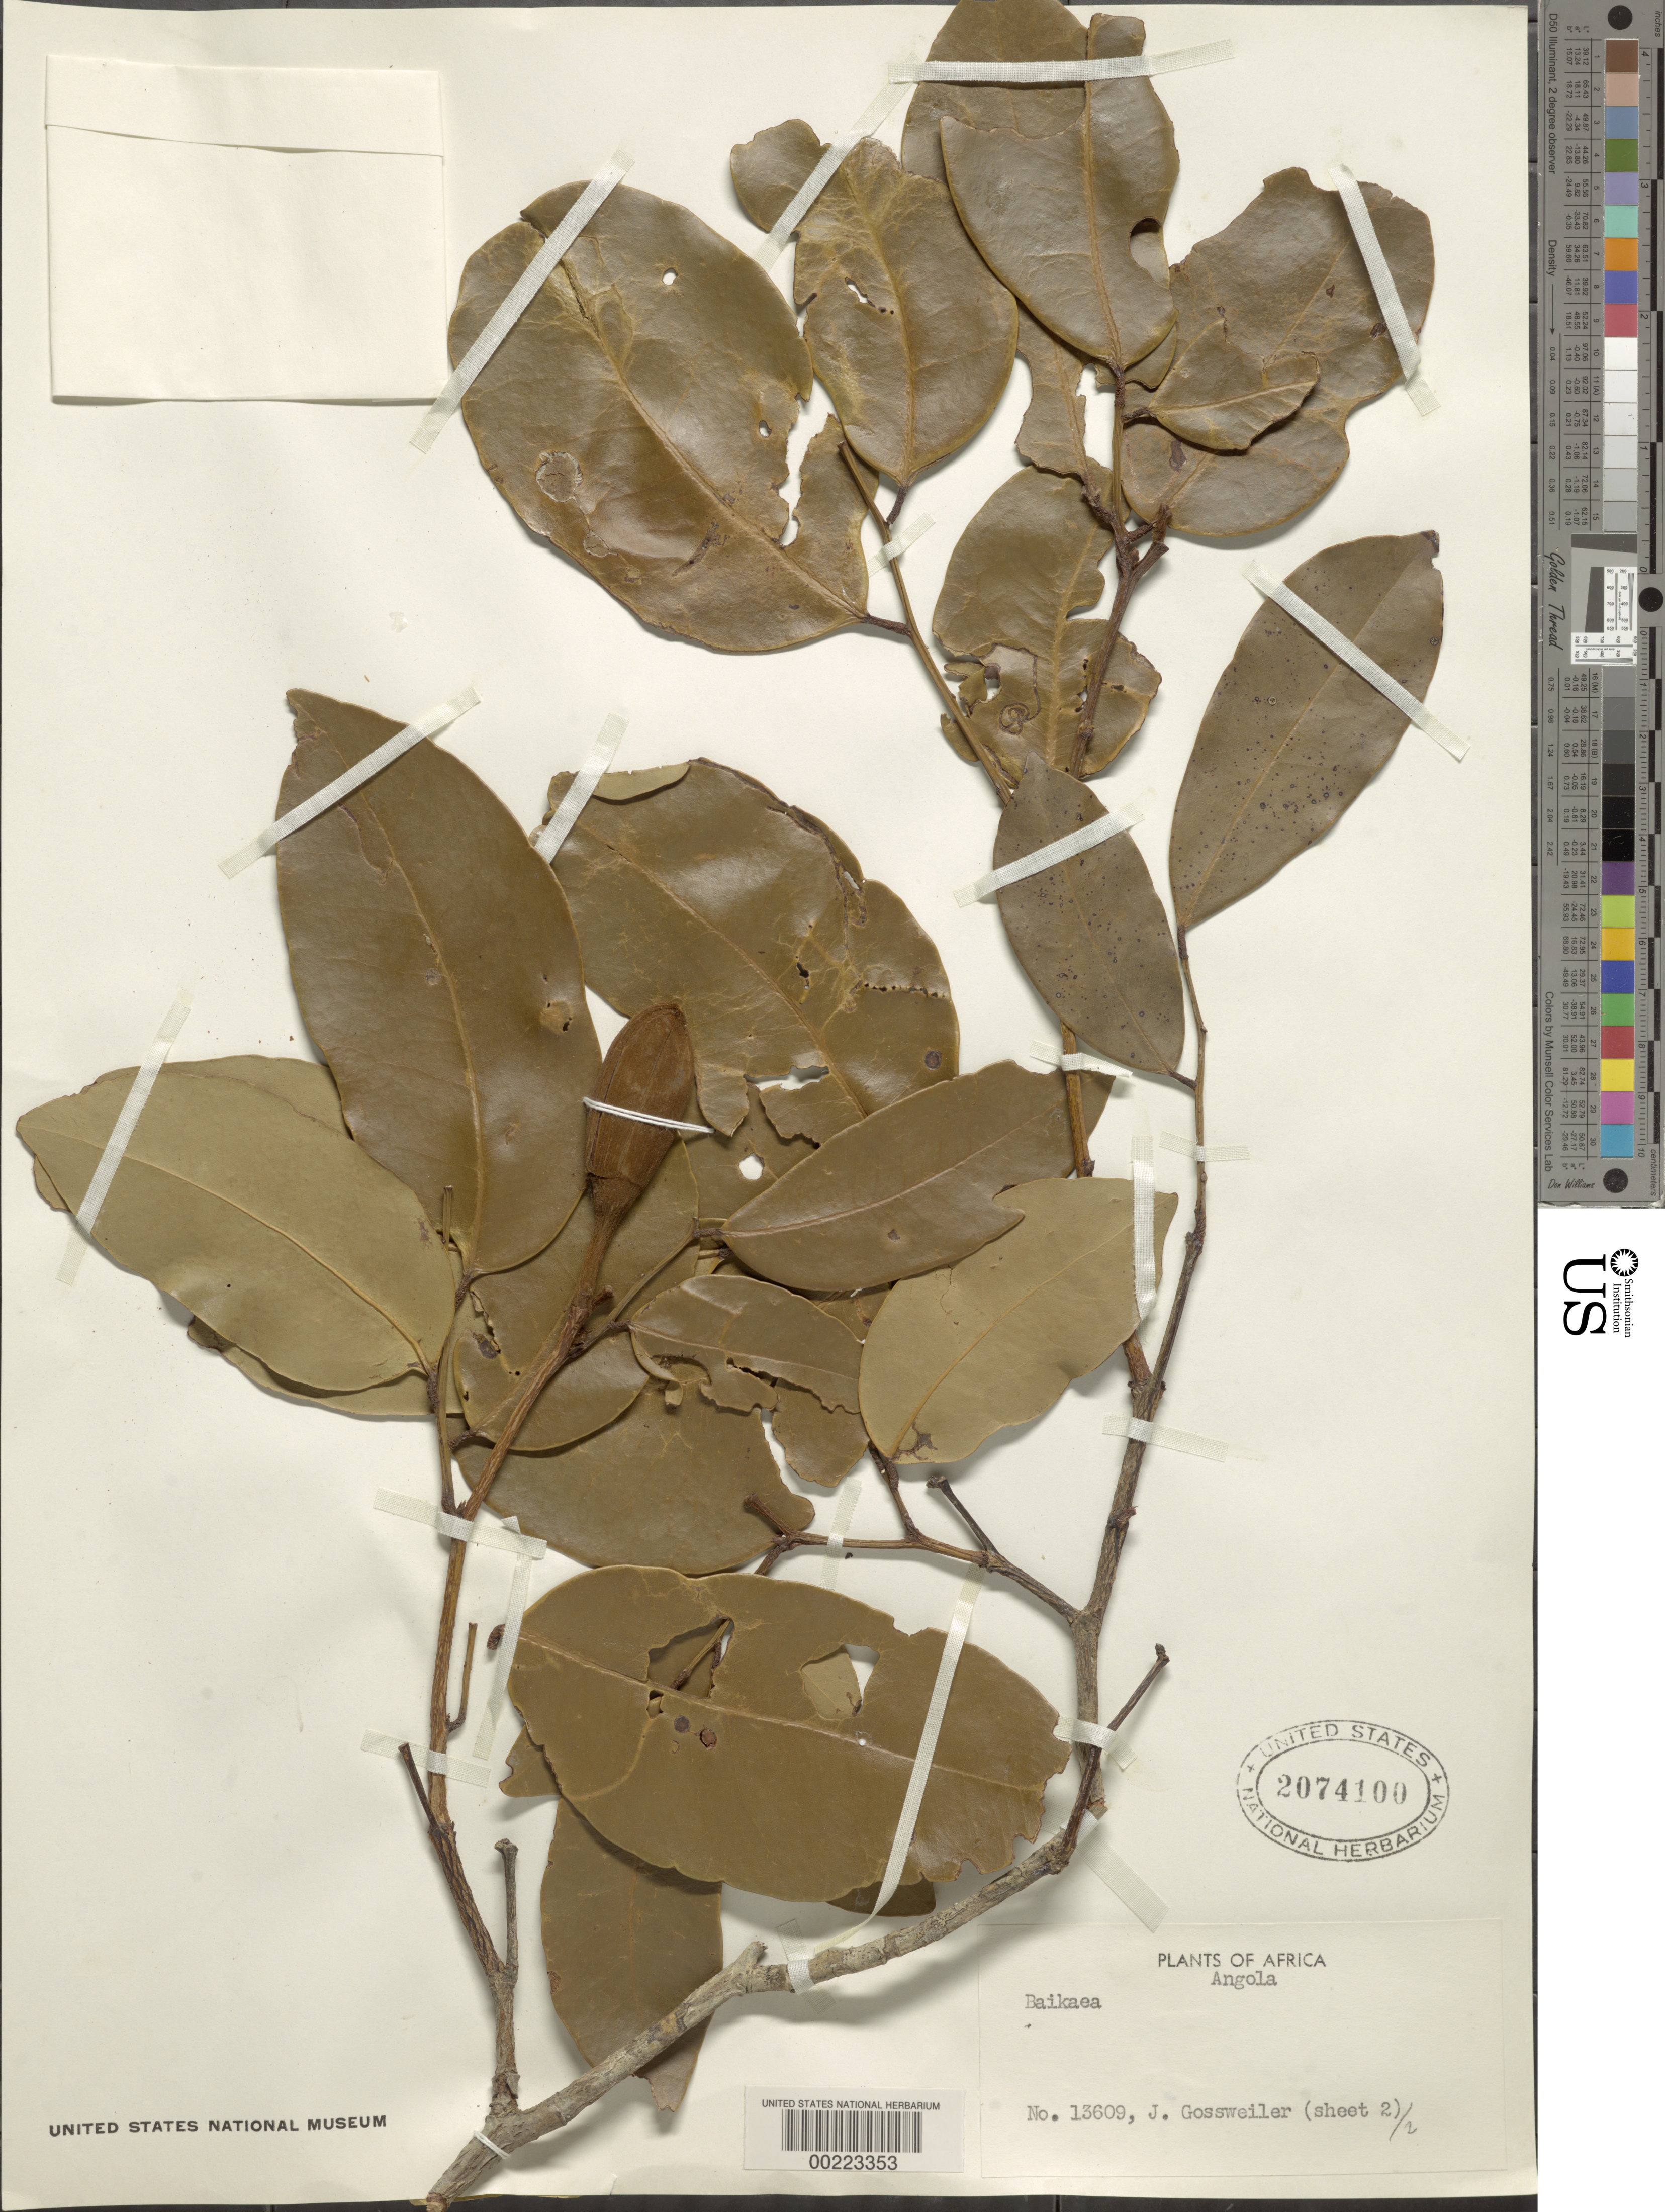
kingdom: Plantae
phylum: Tracheophyta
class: Magnoliopsida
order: Fabales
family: Fabaceae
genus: Baikiaea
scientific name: Baikiaea sp.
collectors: J. Gossweiler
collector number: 13609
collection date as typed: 18 Sep 1946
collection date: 1946-09-18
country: Angola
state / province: Lunda Norte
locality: NE of Lunda; Dundo; near Luachimo River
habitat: Gallery forest of rainforest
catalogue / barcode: US 2074100